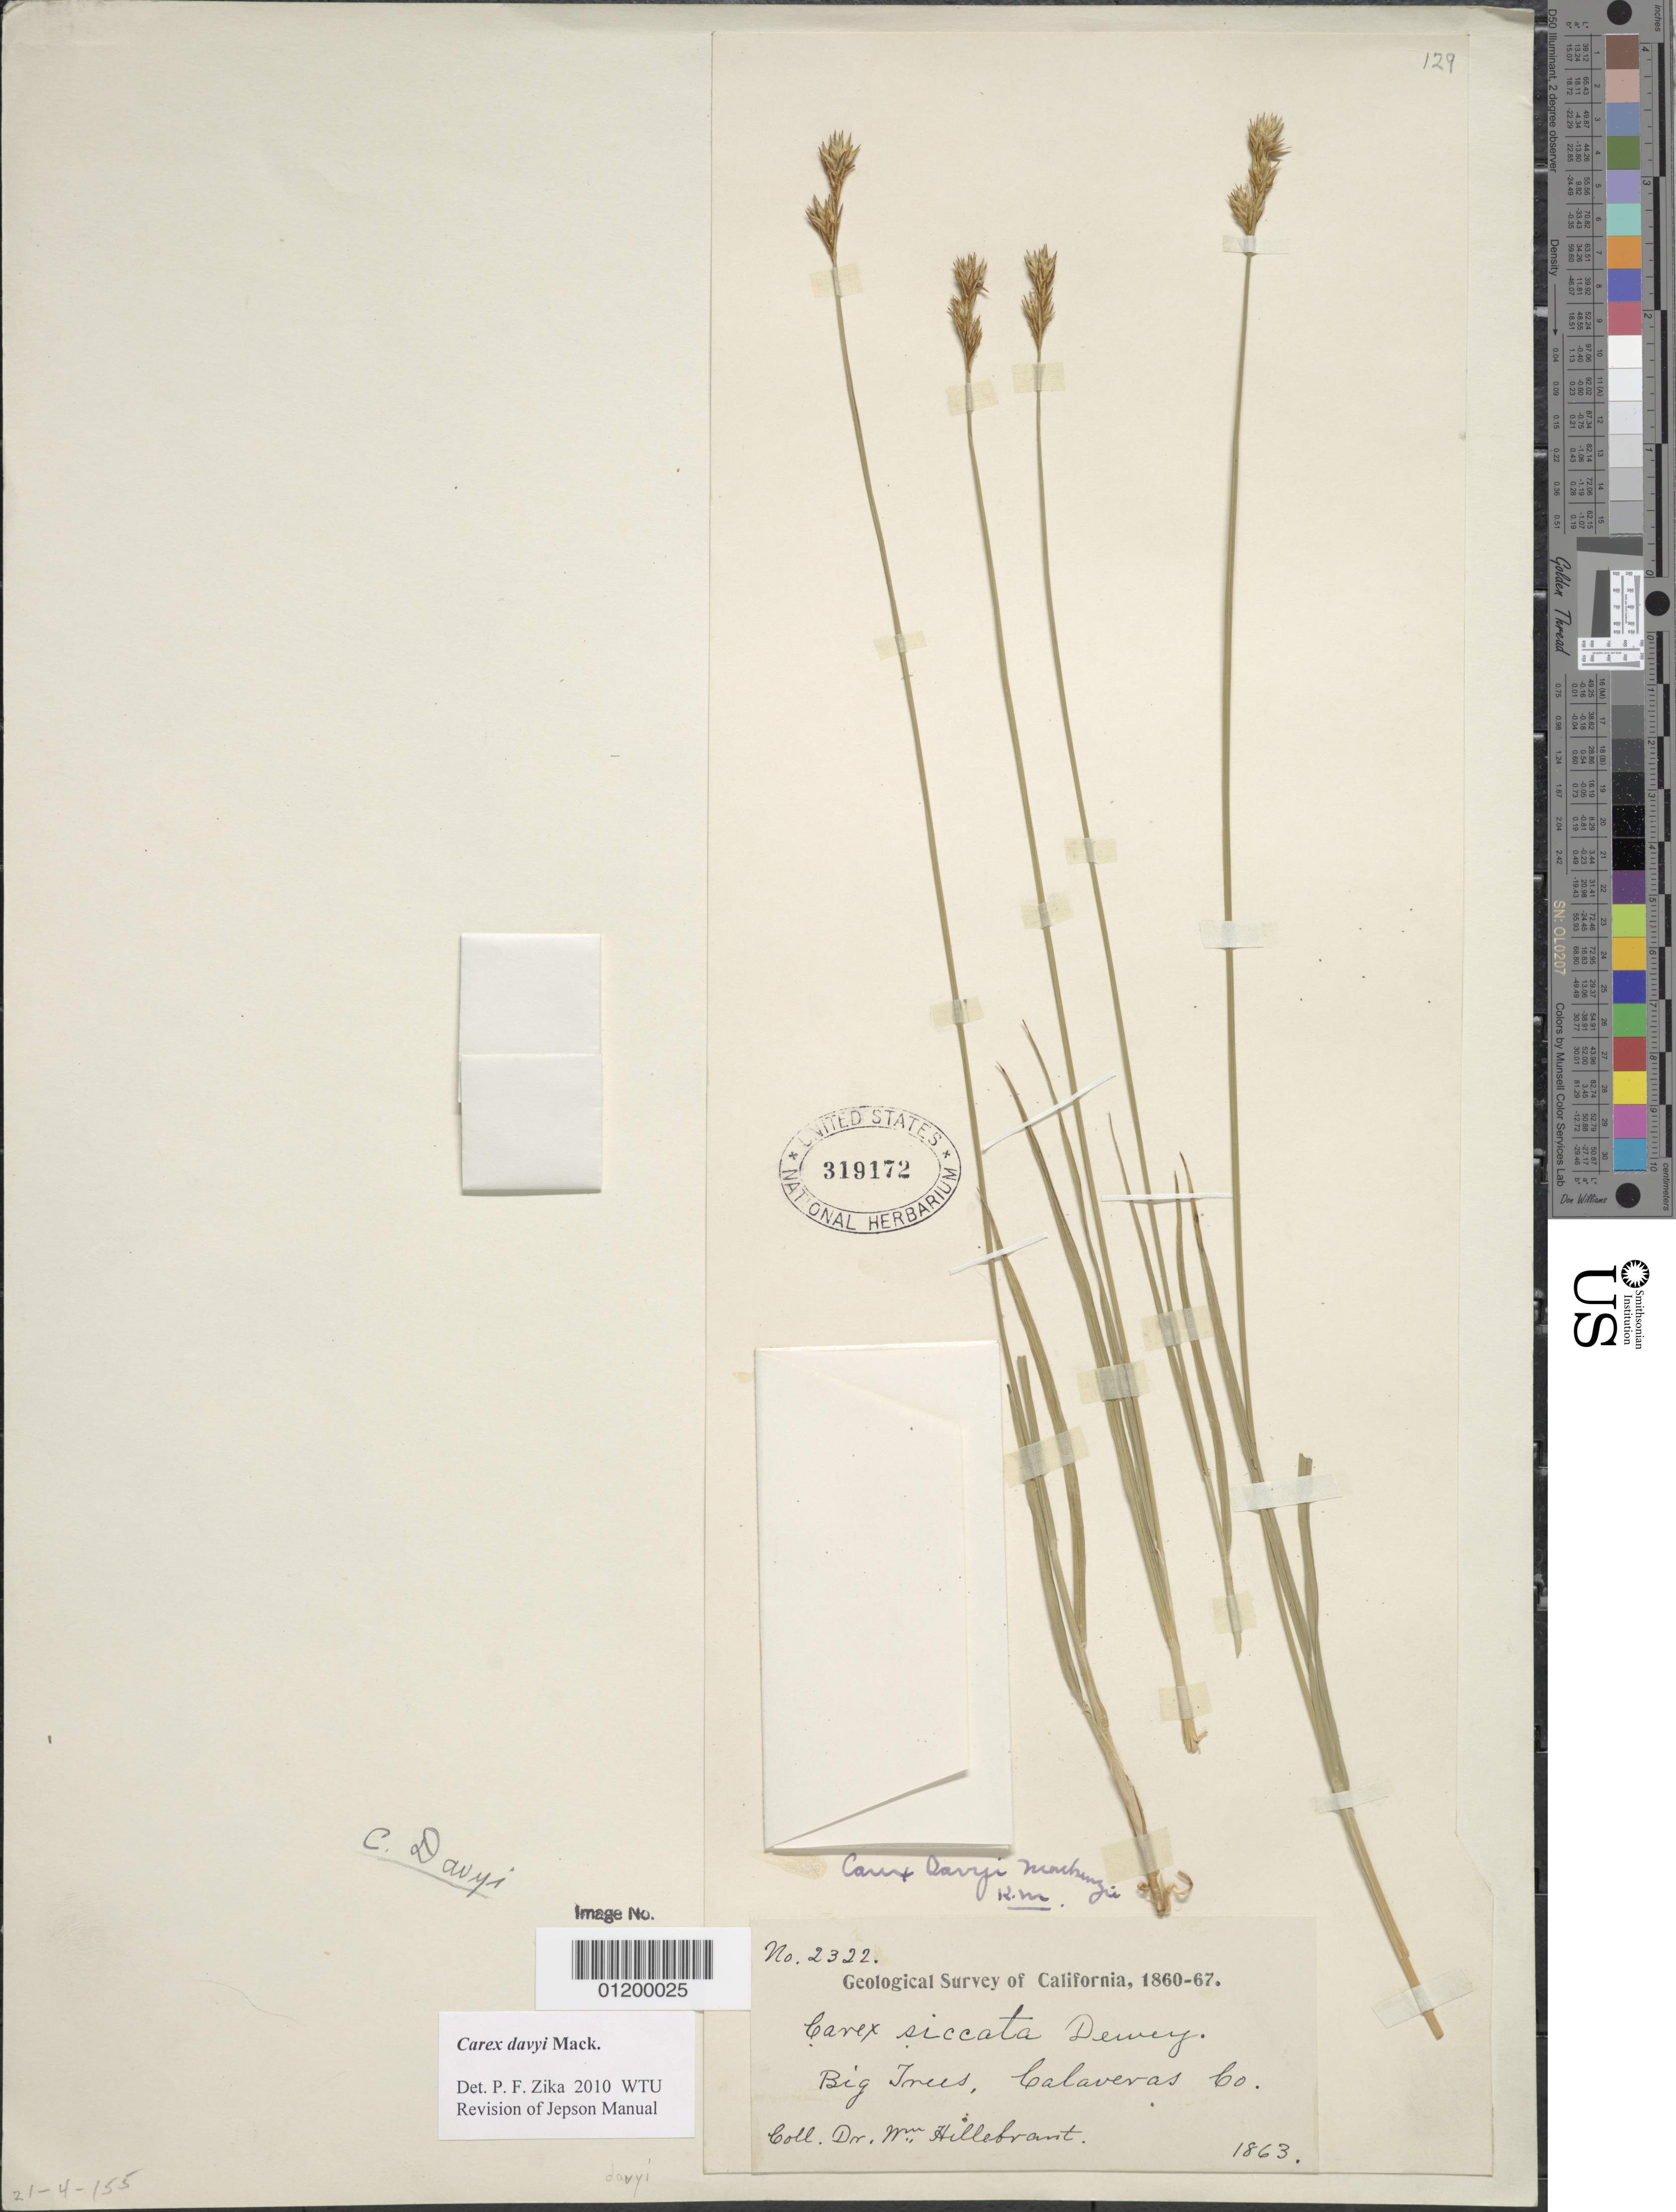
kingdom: Plantae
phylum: Tracheophyta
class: Liliopsida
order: Poales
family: Cyperaceae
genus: Carex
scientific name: Carex davyi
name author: Mack.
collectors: W. Hillebrand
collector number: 2322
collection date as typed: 1863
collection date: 1863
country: United States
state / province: California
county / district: Calaveras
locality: Big Trees.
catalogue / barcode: US 319172